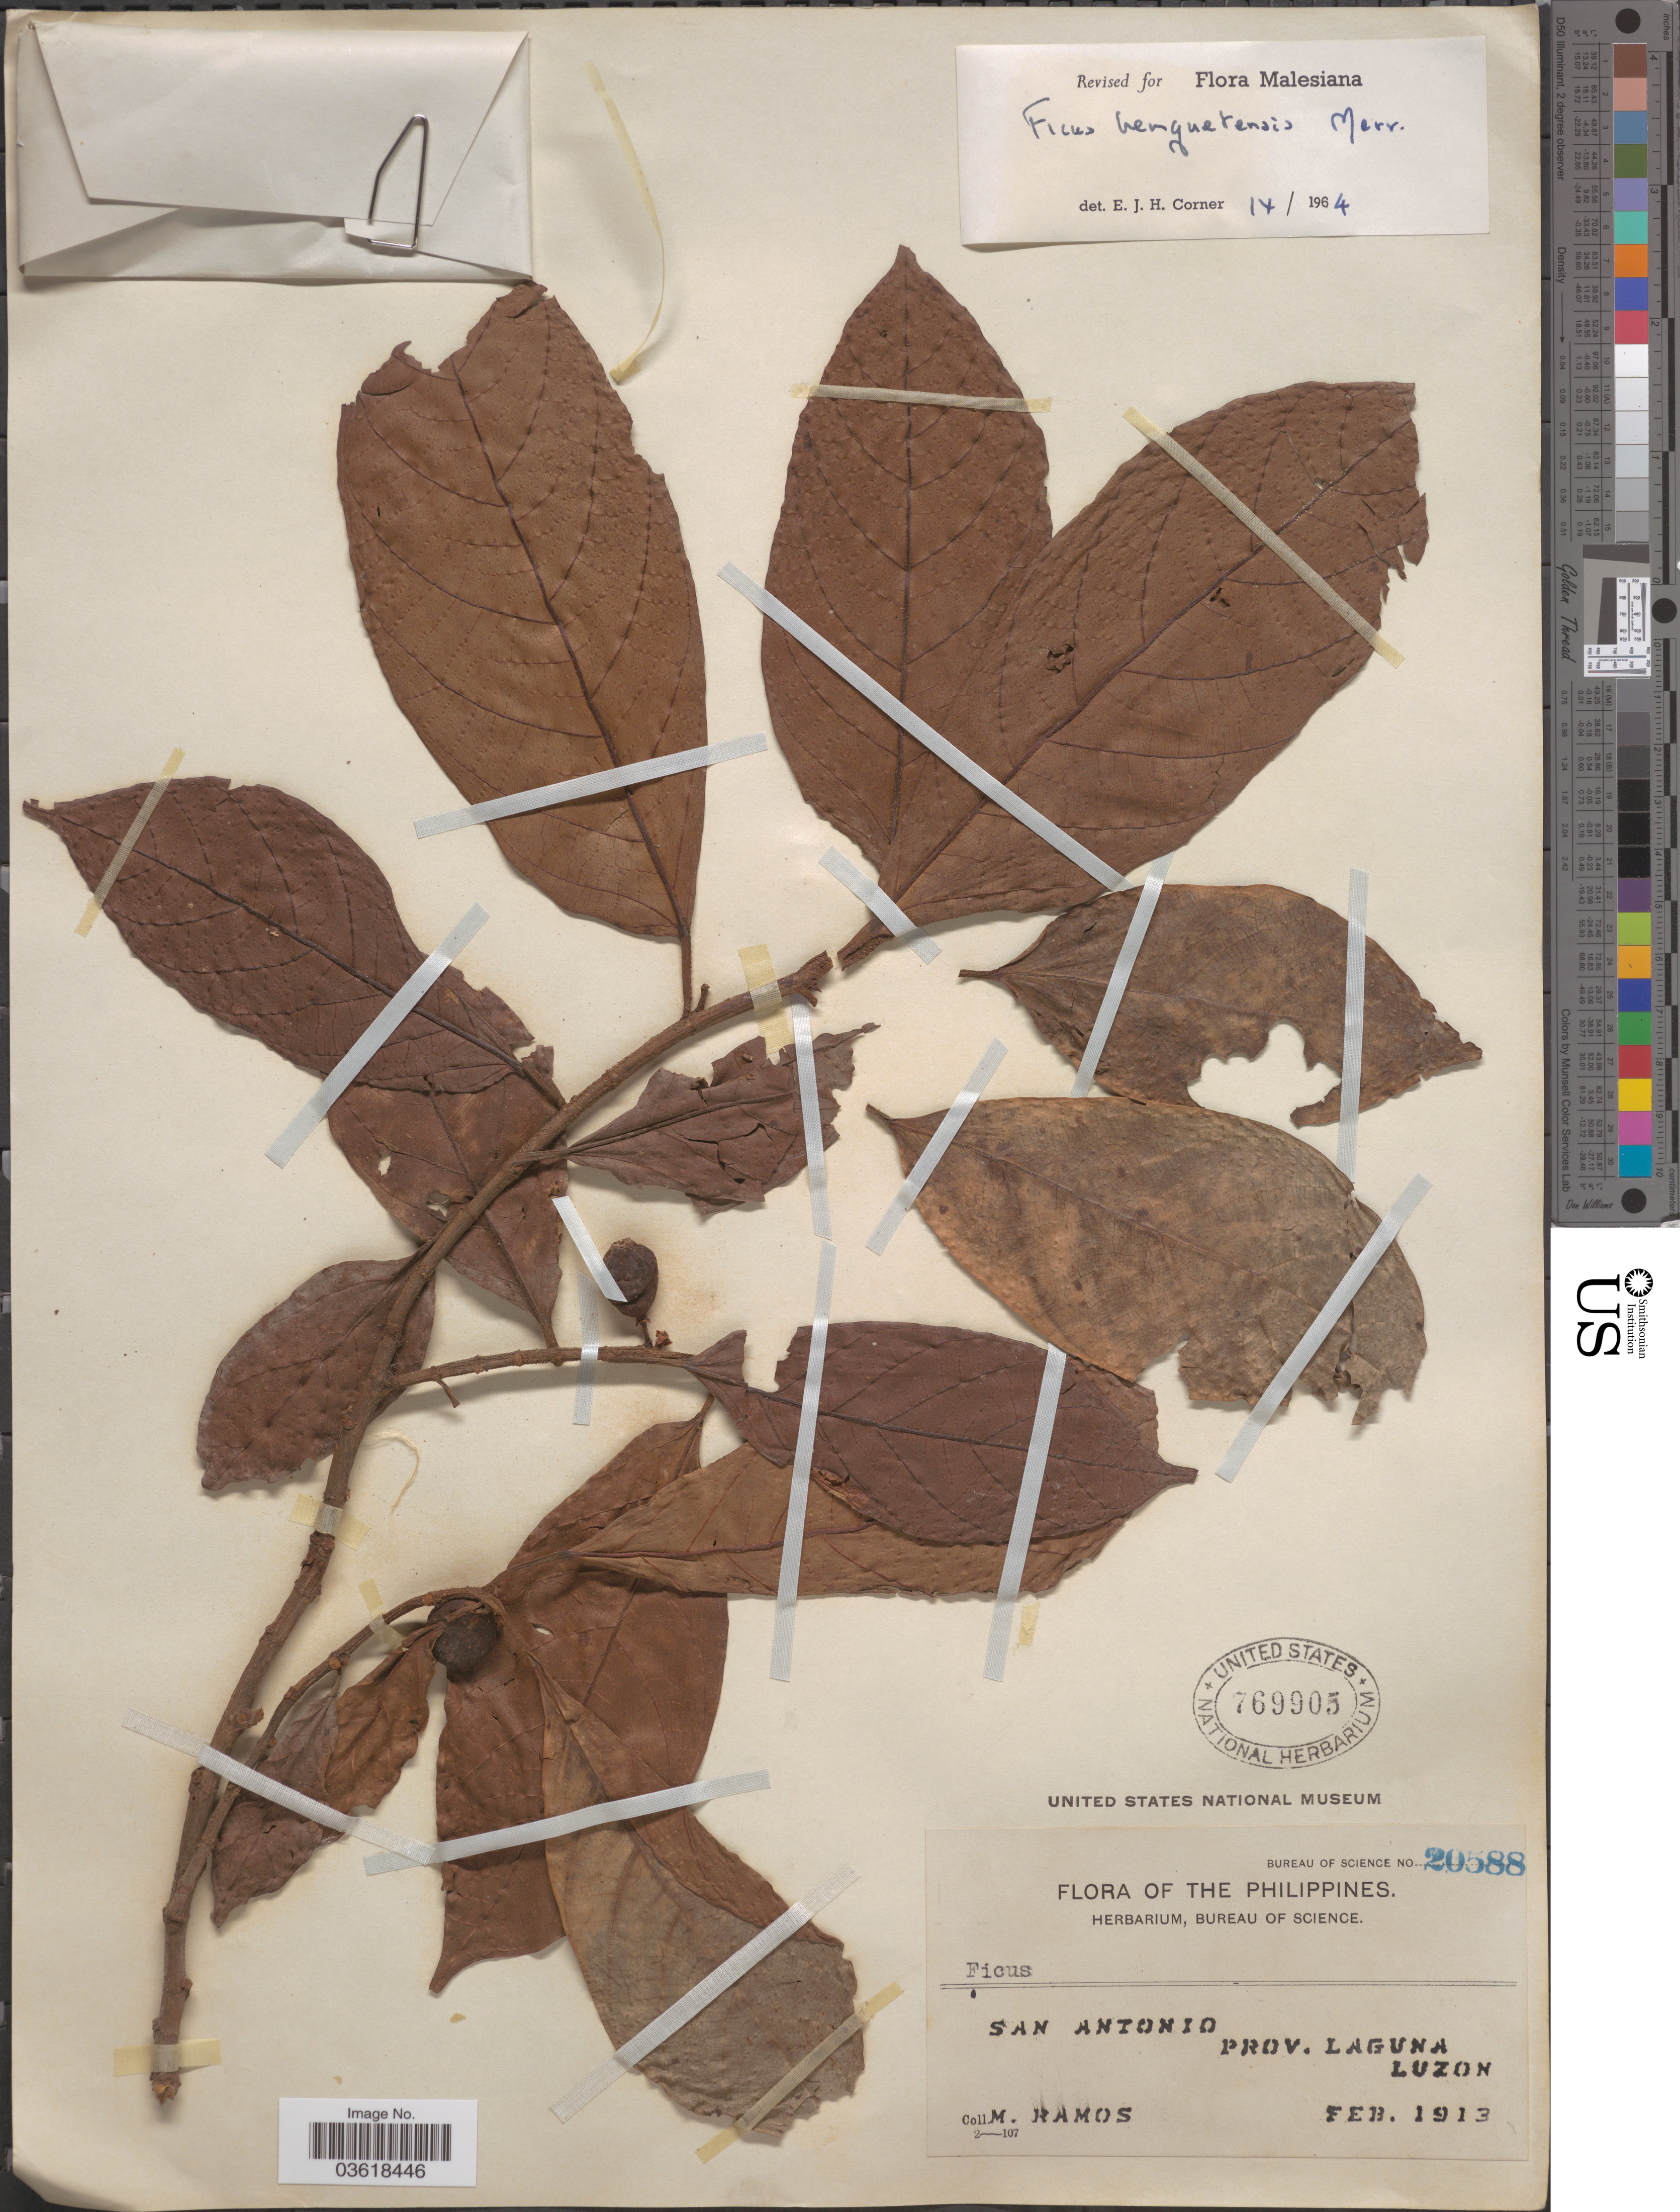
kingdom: Plantae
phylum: Tracheophyta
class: Magnoliopsida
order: Rosales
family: Moraceae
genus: Ficus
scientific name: Ficus benguetensis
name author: Merr.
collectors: M. Ramos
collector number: Bureau of Science 20588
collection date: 1913-02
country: Philippines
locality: San Antonio. prov. Laguna Luzon.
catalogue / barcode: US 769905